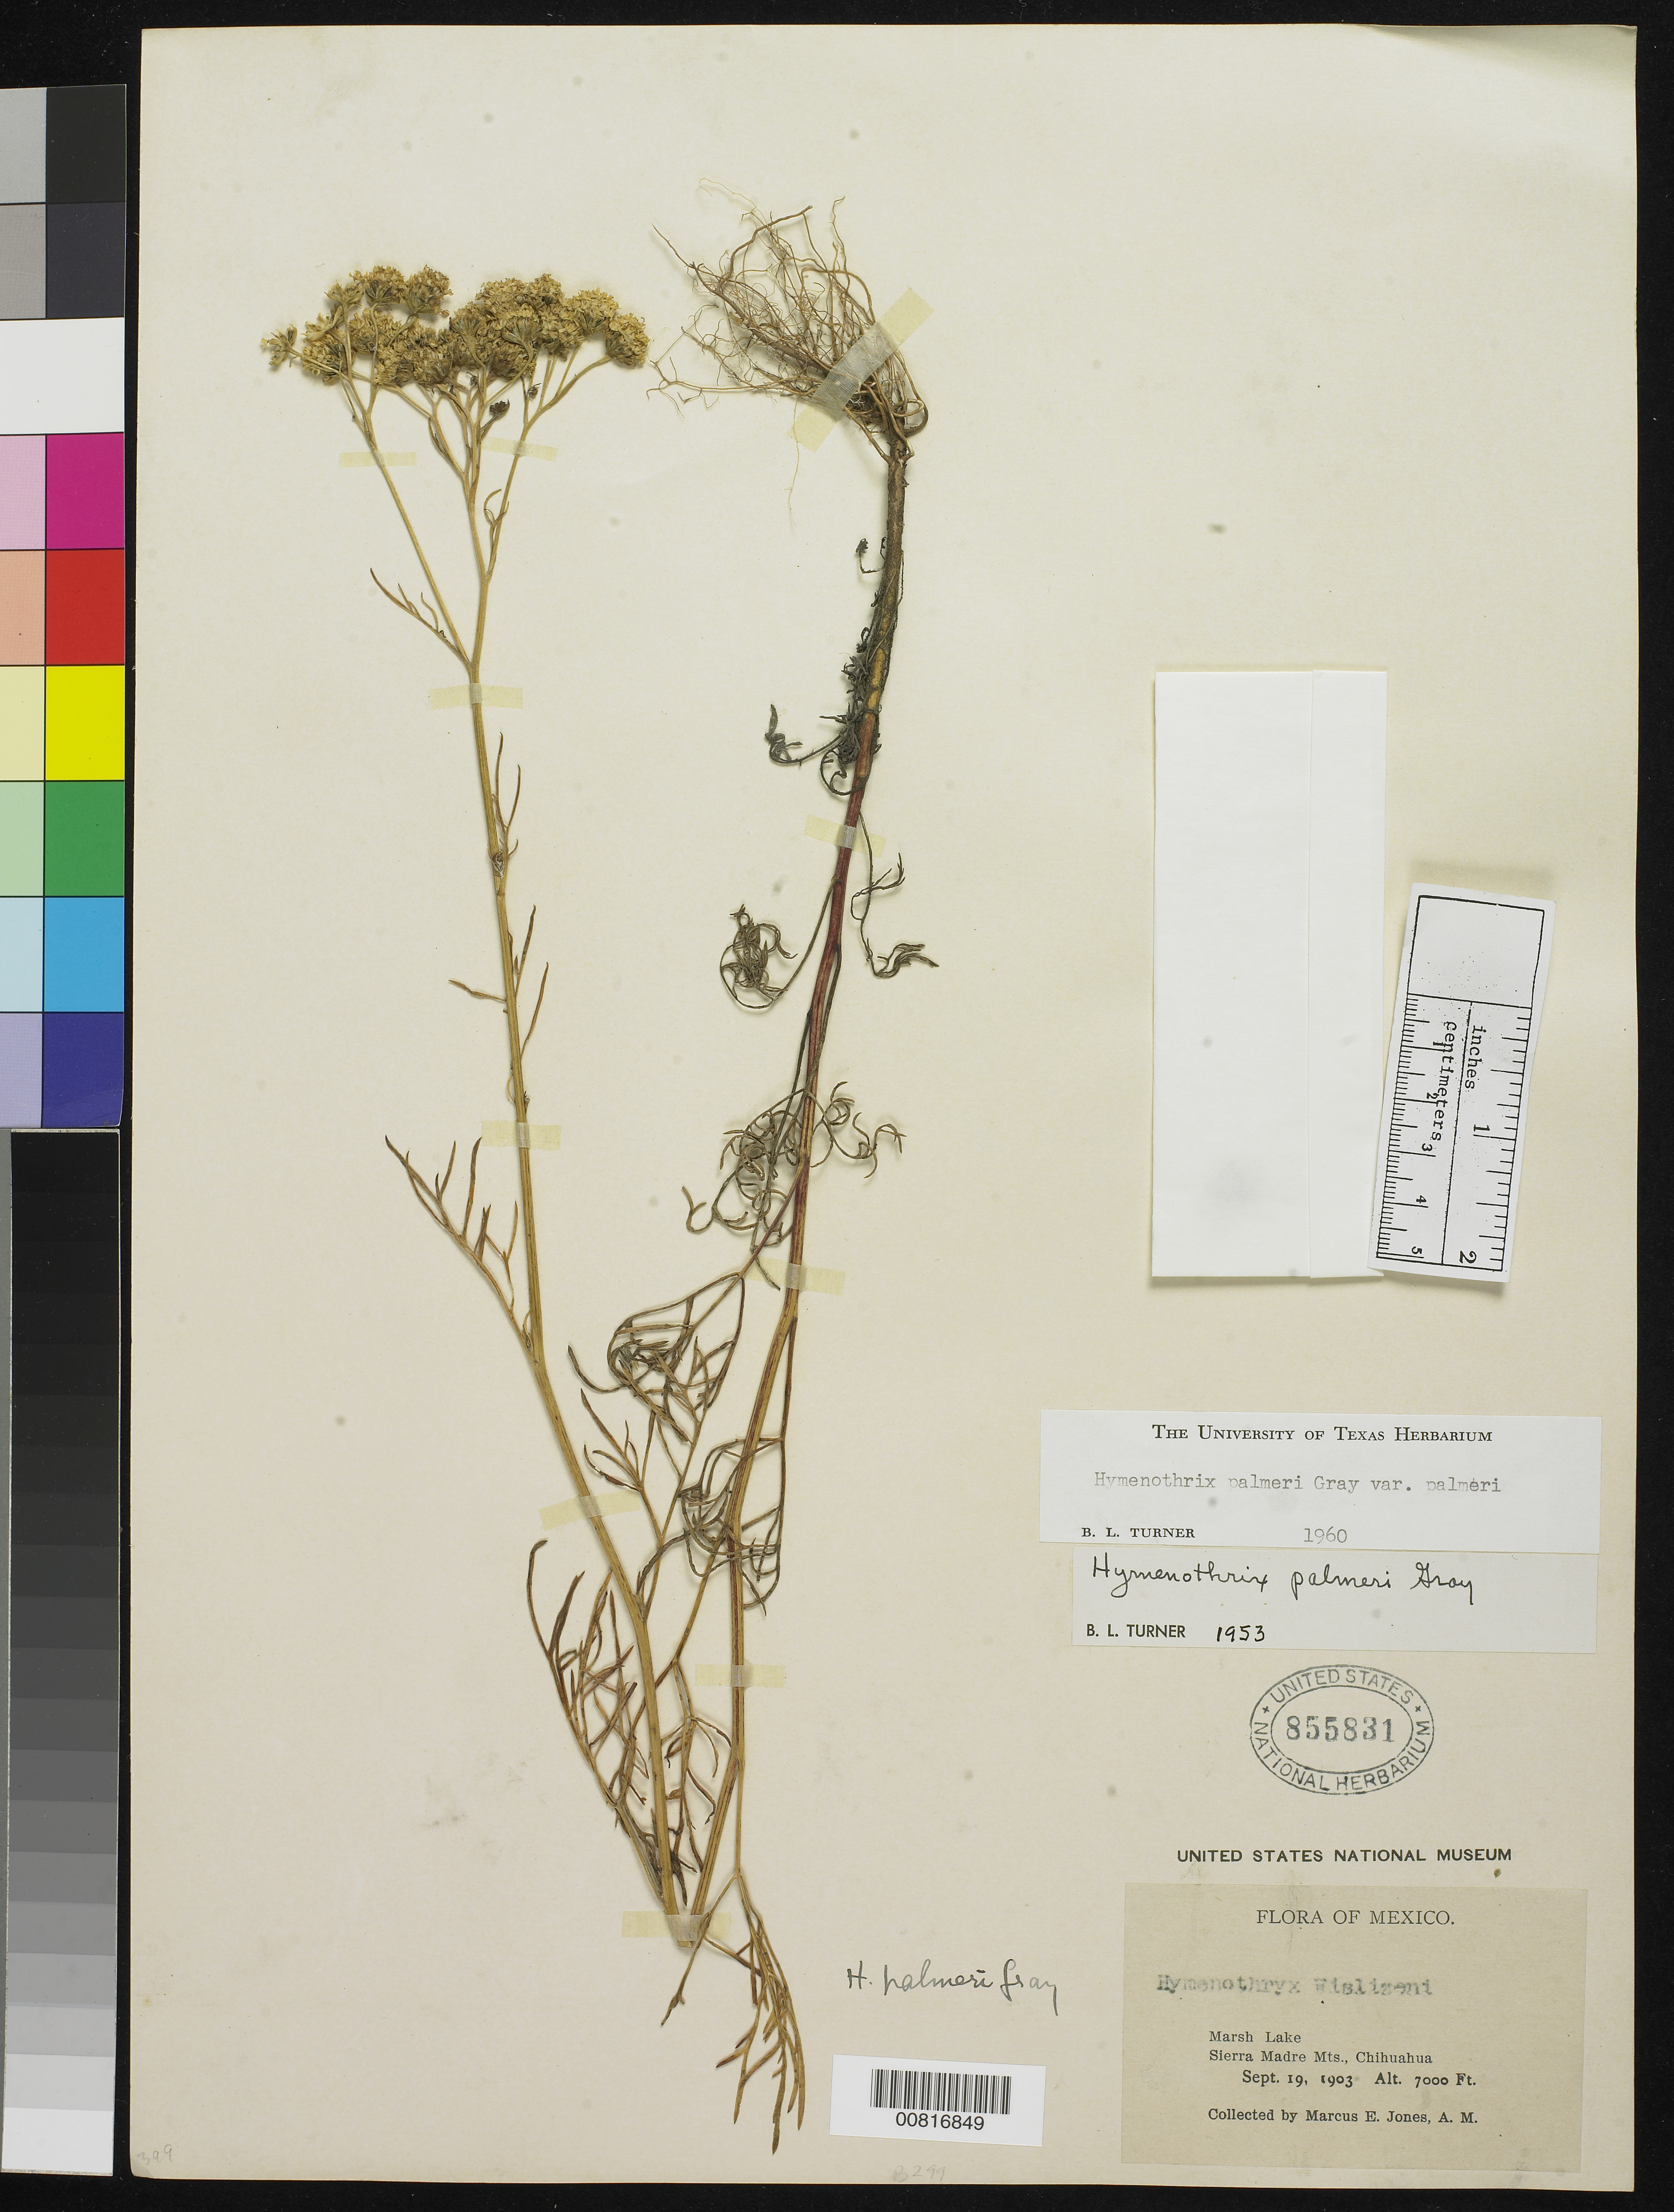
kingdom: Plantae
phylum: Tracheophyta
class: Magnoliopsida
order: Asterales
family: Asteraceae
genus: Hymenothrix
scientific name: Hymenothrix palmeri var. palmeri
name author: A. Gray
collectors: M. E. Jones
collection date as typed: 19 Sep 1903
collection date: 1903-09-19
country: Mexico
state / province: Chihuahua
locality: Marsh Lake. Sierra Madre Mts., Chihuahua.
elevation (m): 2134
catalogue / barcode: US 855831